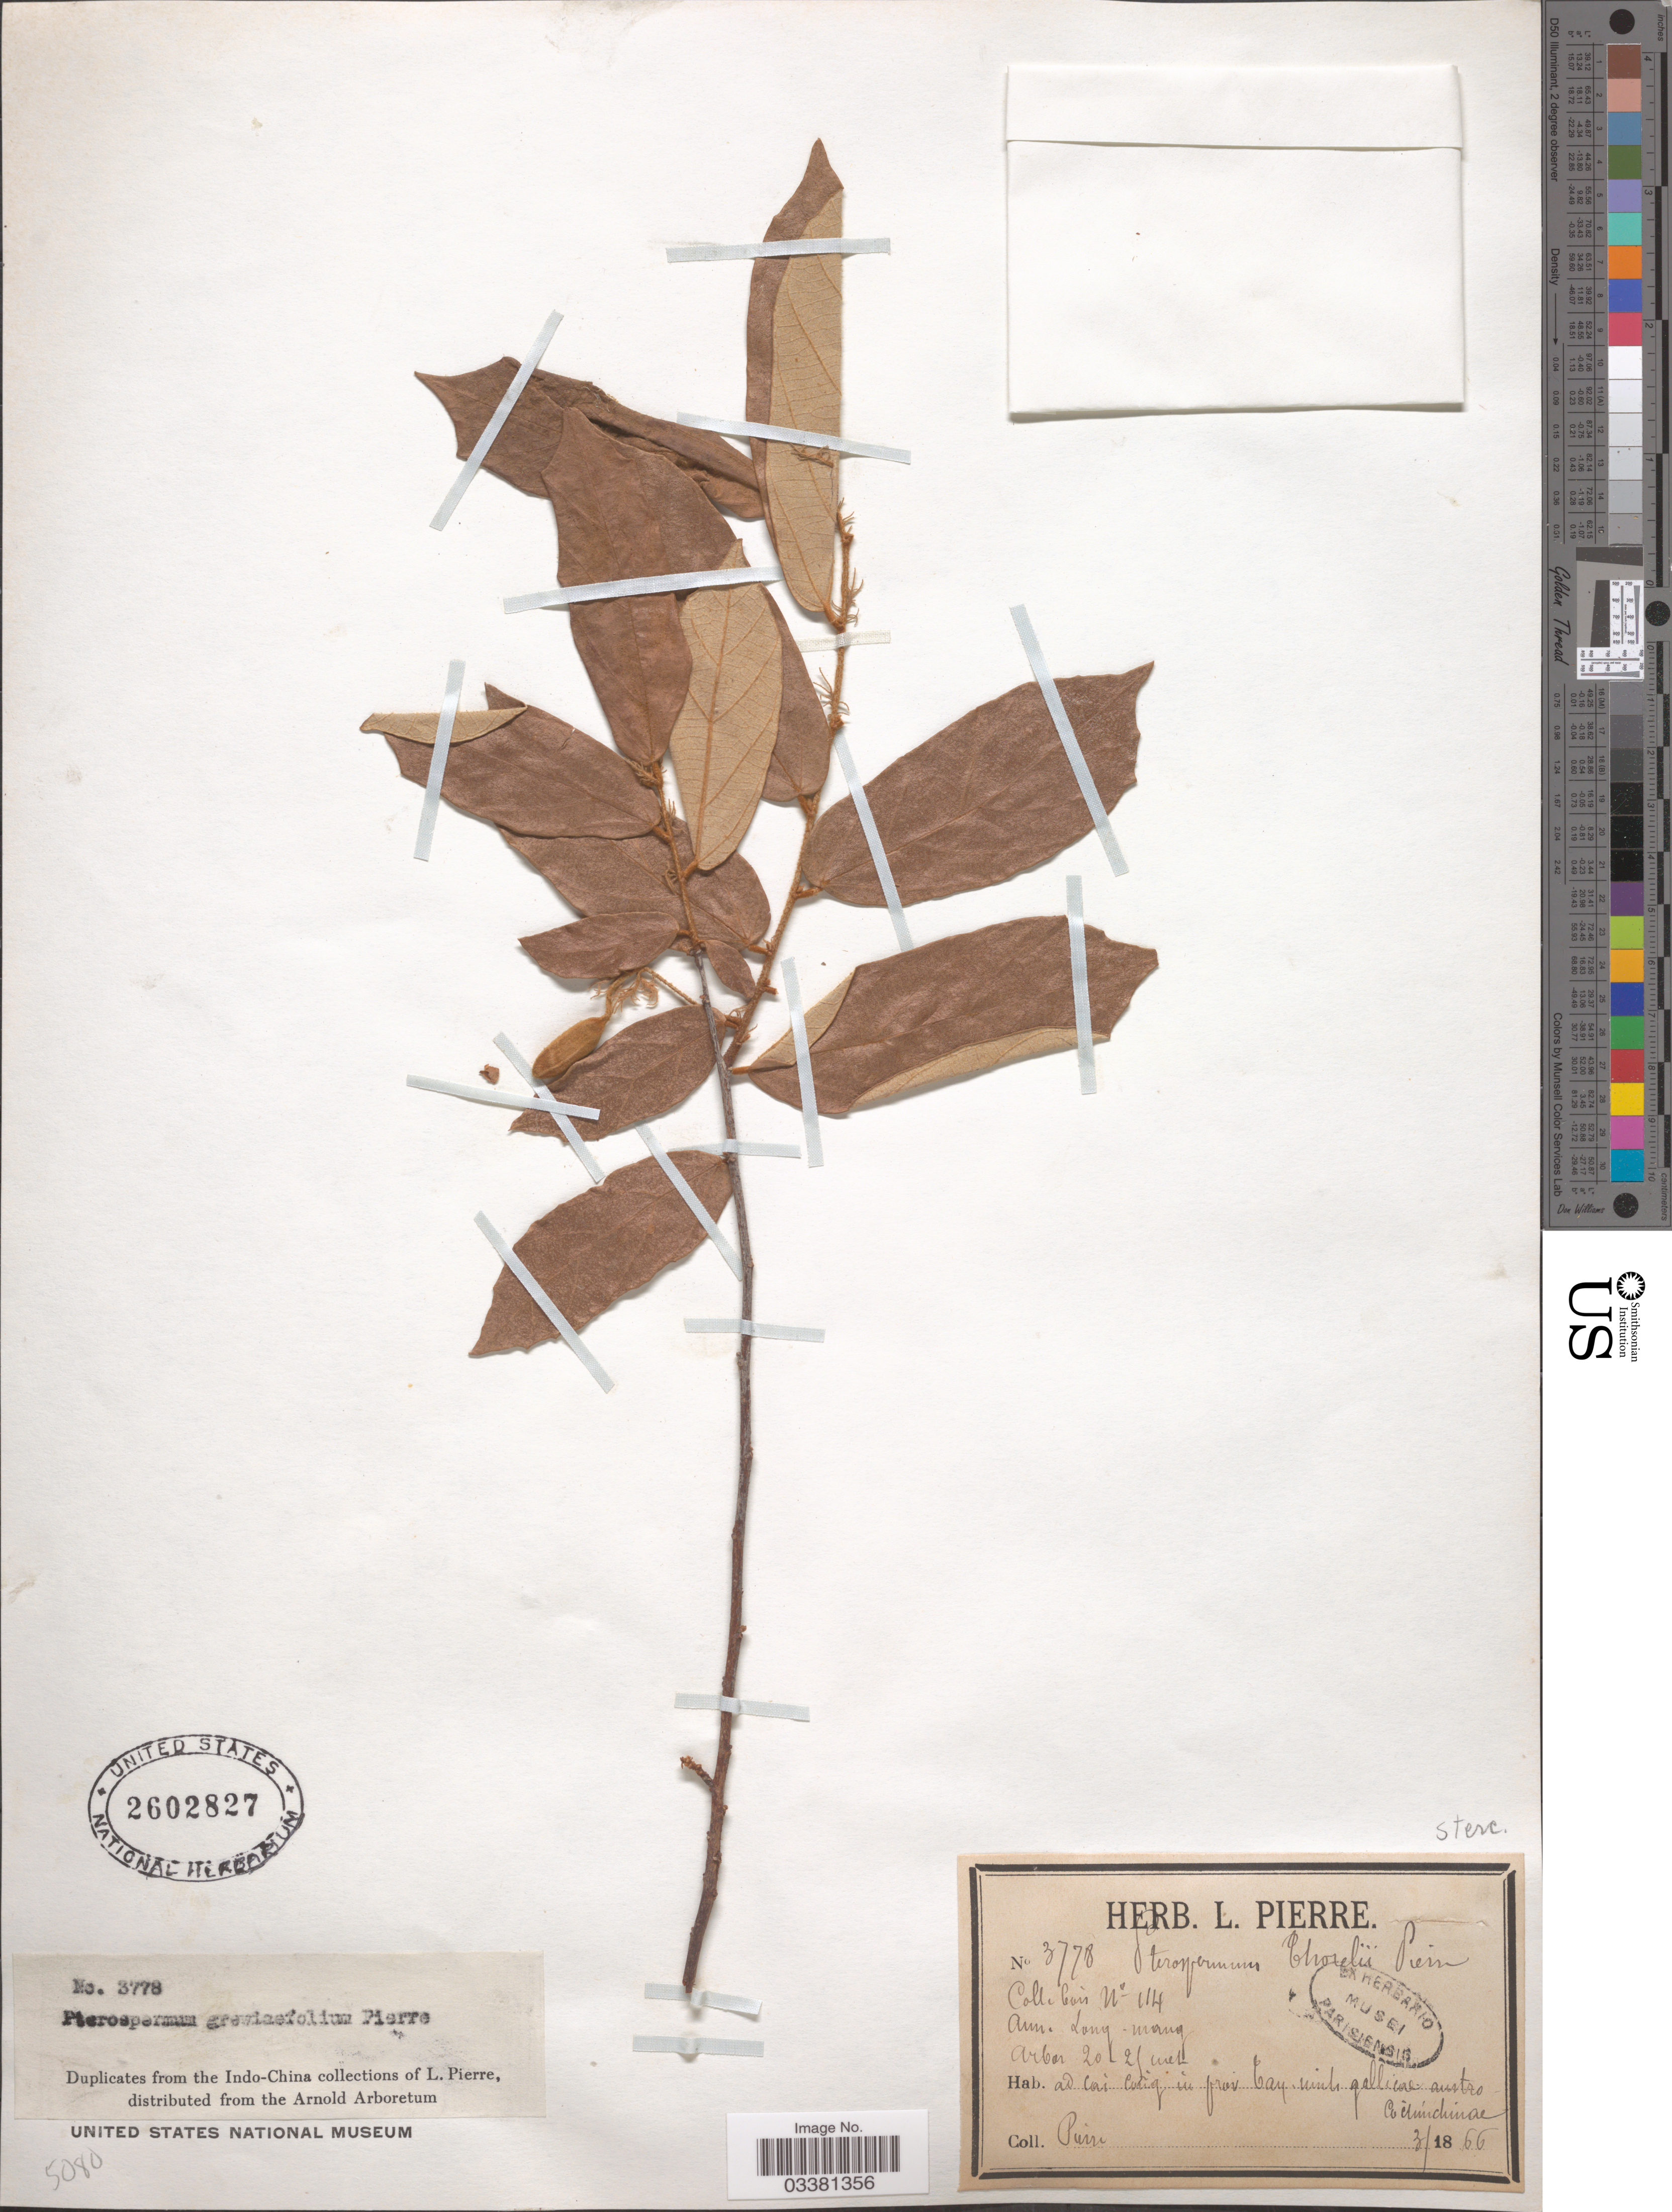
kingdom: Plantae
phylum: Tracheophyta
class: Magnoliopsida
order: Malvales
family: Malvaceae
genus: Pterospermum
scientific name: Pterospermum grewiifolium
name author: Pierre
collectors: L. Pierre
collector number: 3778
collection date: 1866-03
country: Vietnam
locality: Ad lai coiq in prov. Tay Ninh.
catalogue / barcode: US 2602827